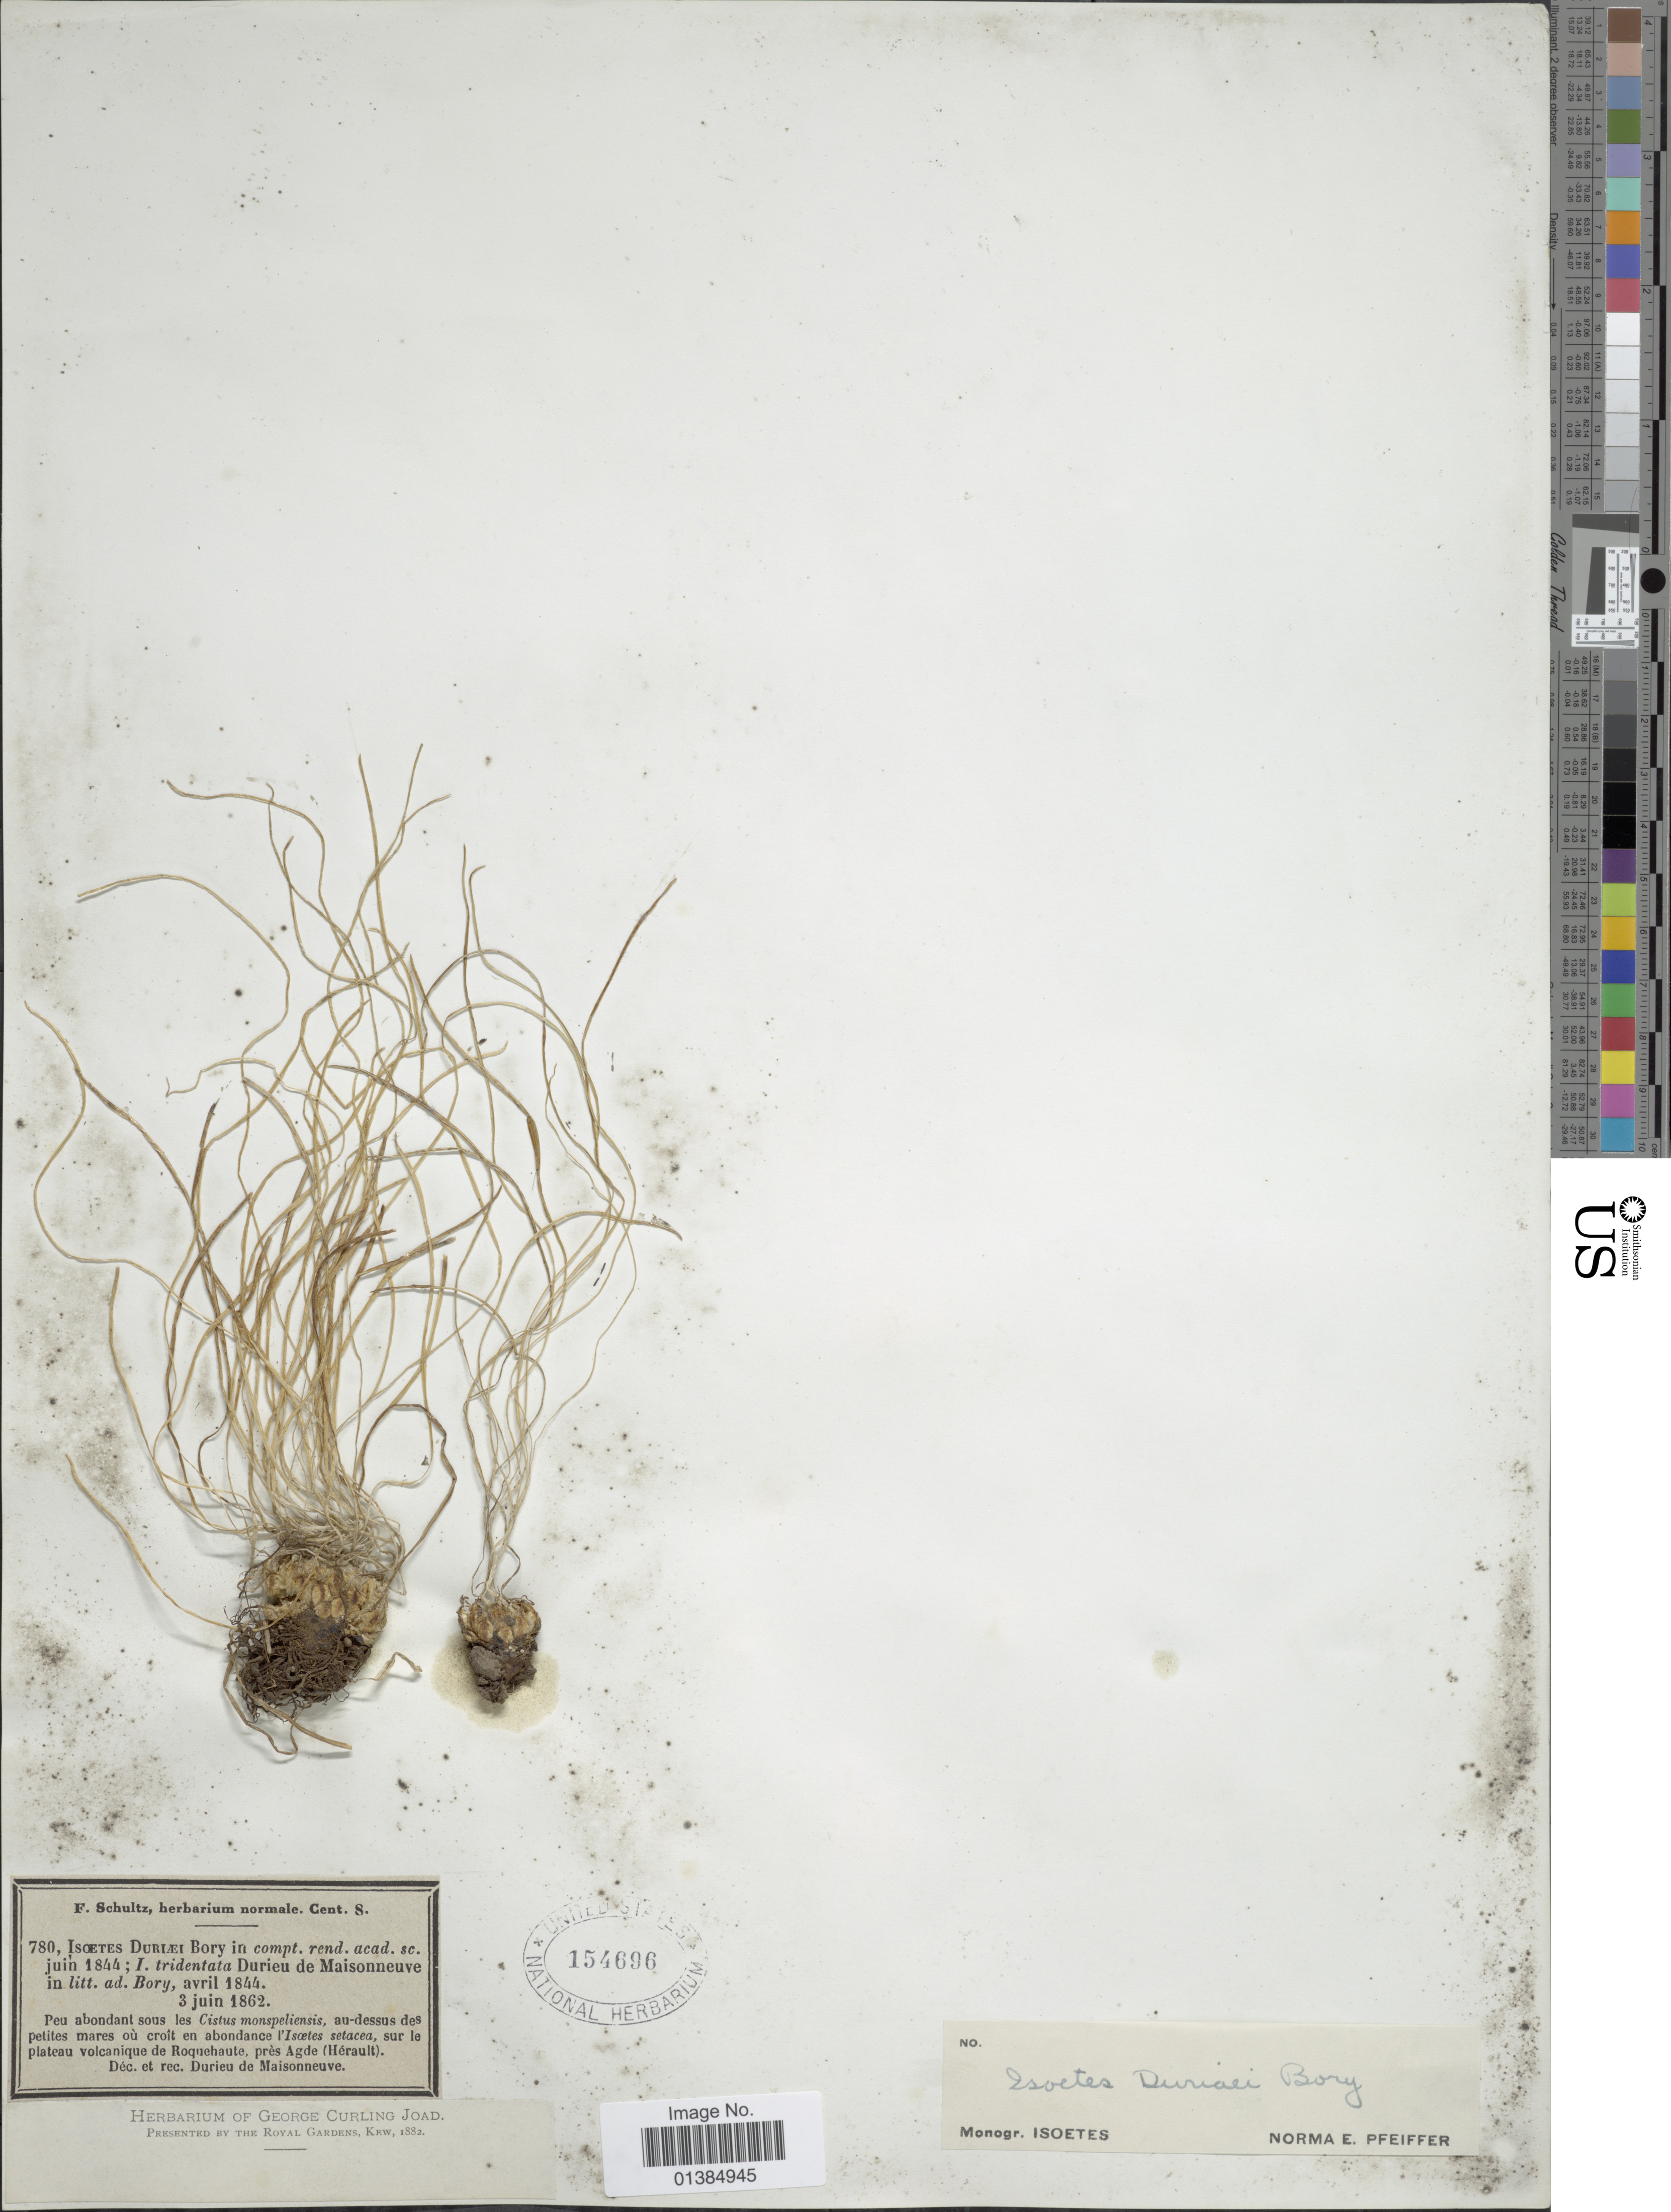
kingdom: Plantae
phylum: Tracheophyta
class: Lycopodiopsida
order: Isoetales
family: Isoetaceae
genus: Isoetes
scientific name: Isoetes duriaei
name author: Bory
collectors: F. Schultz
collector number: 780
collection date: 1862-06-03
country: France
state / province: Occitanie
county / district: Hérault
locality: Peu abondant sous les Cistus monspeliensis, au-dessus des petites mares ou croît en abondance l'Isætes setacea, sur le plateau volcanique de Roquehaute, près Agde (Hérault).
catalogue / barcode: US 154696